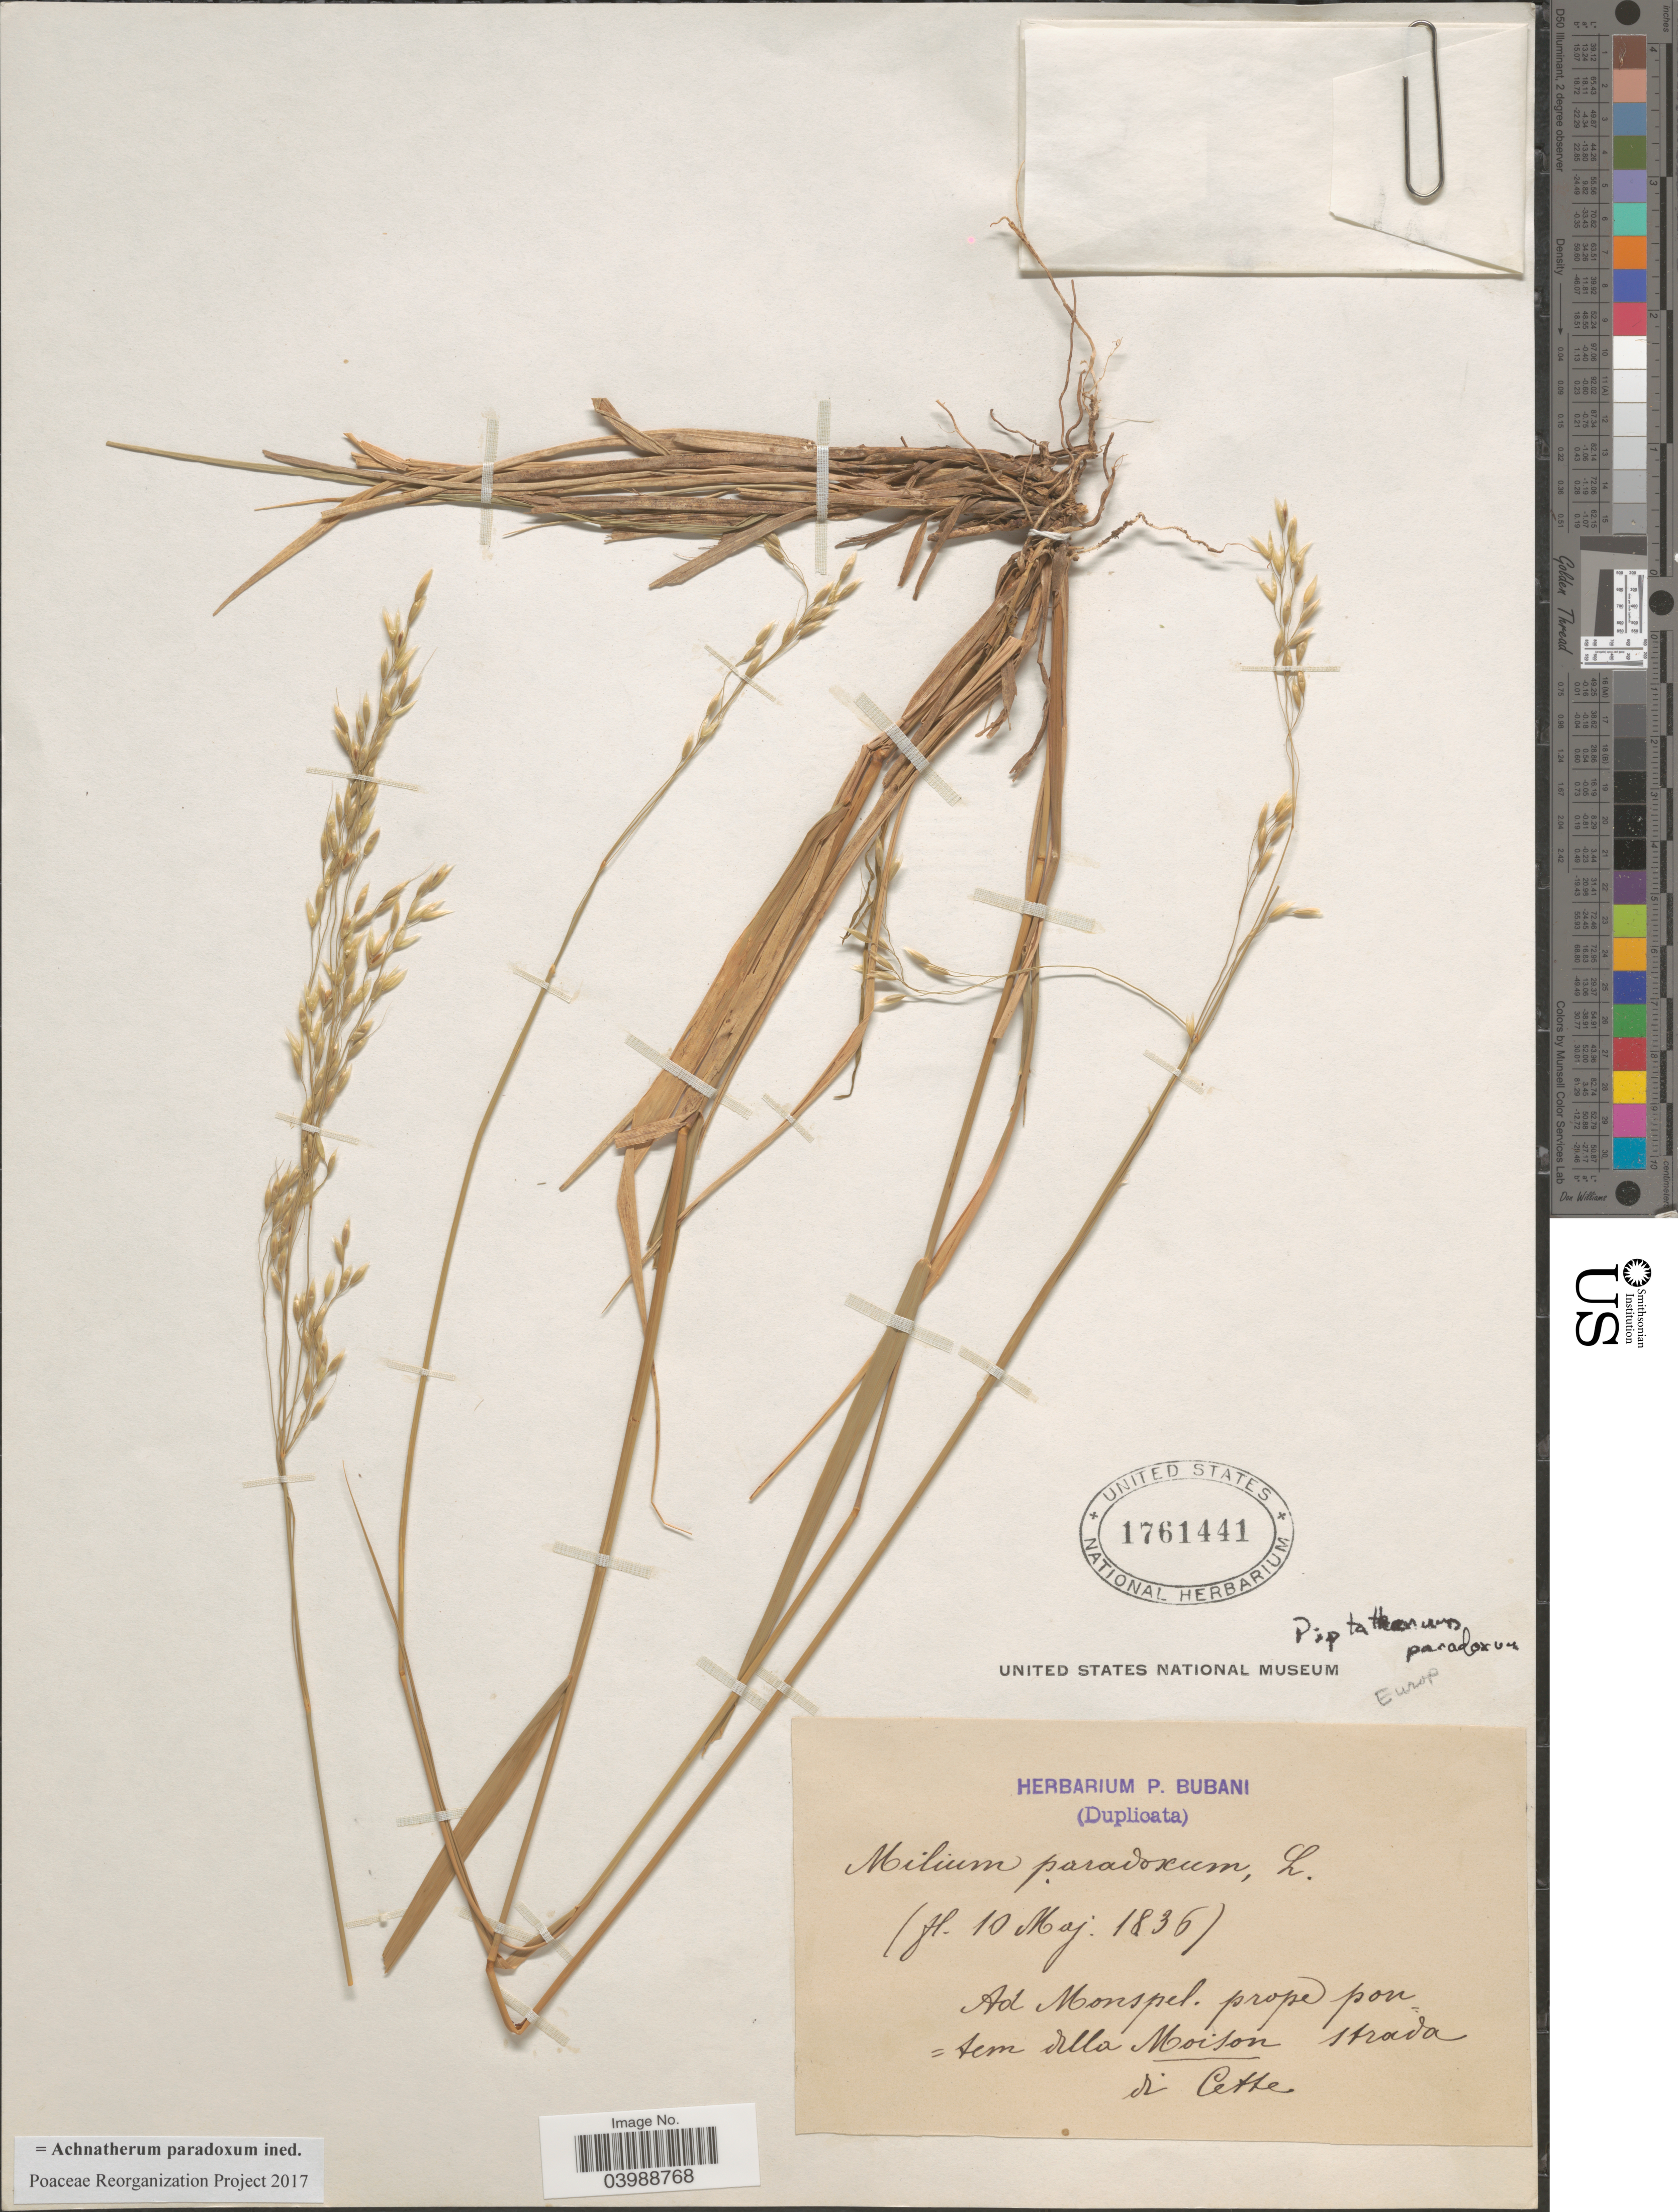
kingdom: Plantae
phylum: Tracheophyta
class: Liliopsida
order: Poales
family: Poaceae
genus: Achnatherum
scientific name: Achnatherum paradoxum ined.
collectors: ex herb. P. Bubani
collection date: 1836-05-10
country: France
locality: Europ. Ad Monspel. prope pon = tem della Moison strada di Cette.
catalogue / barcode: US 1761441